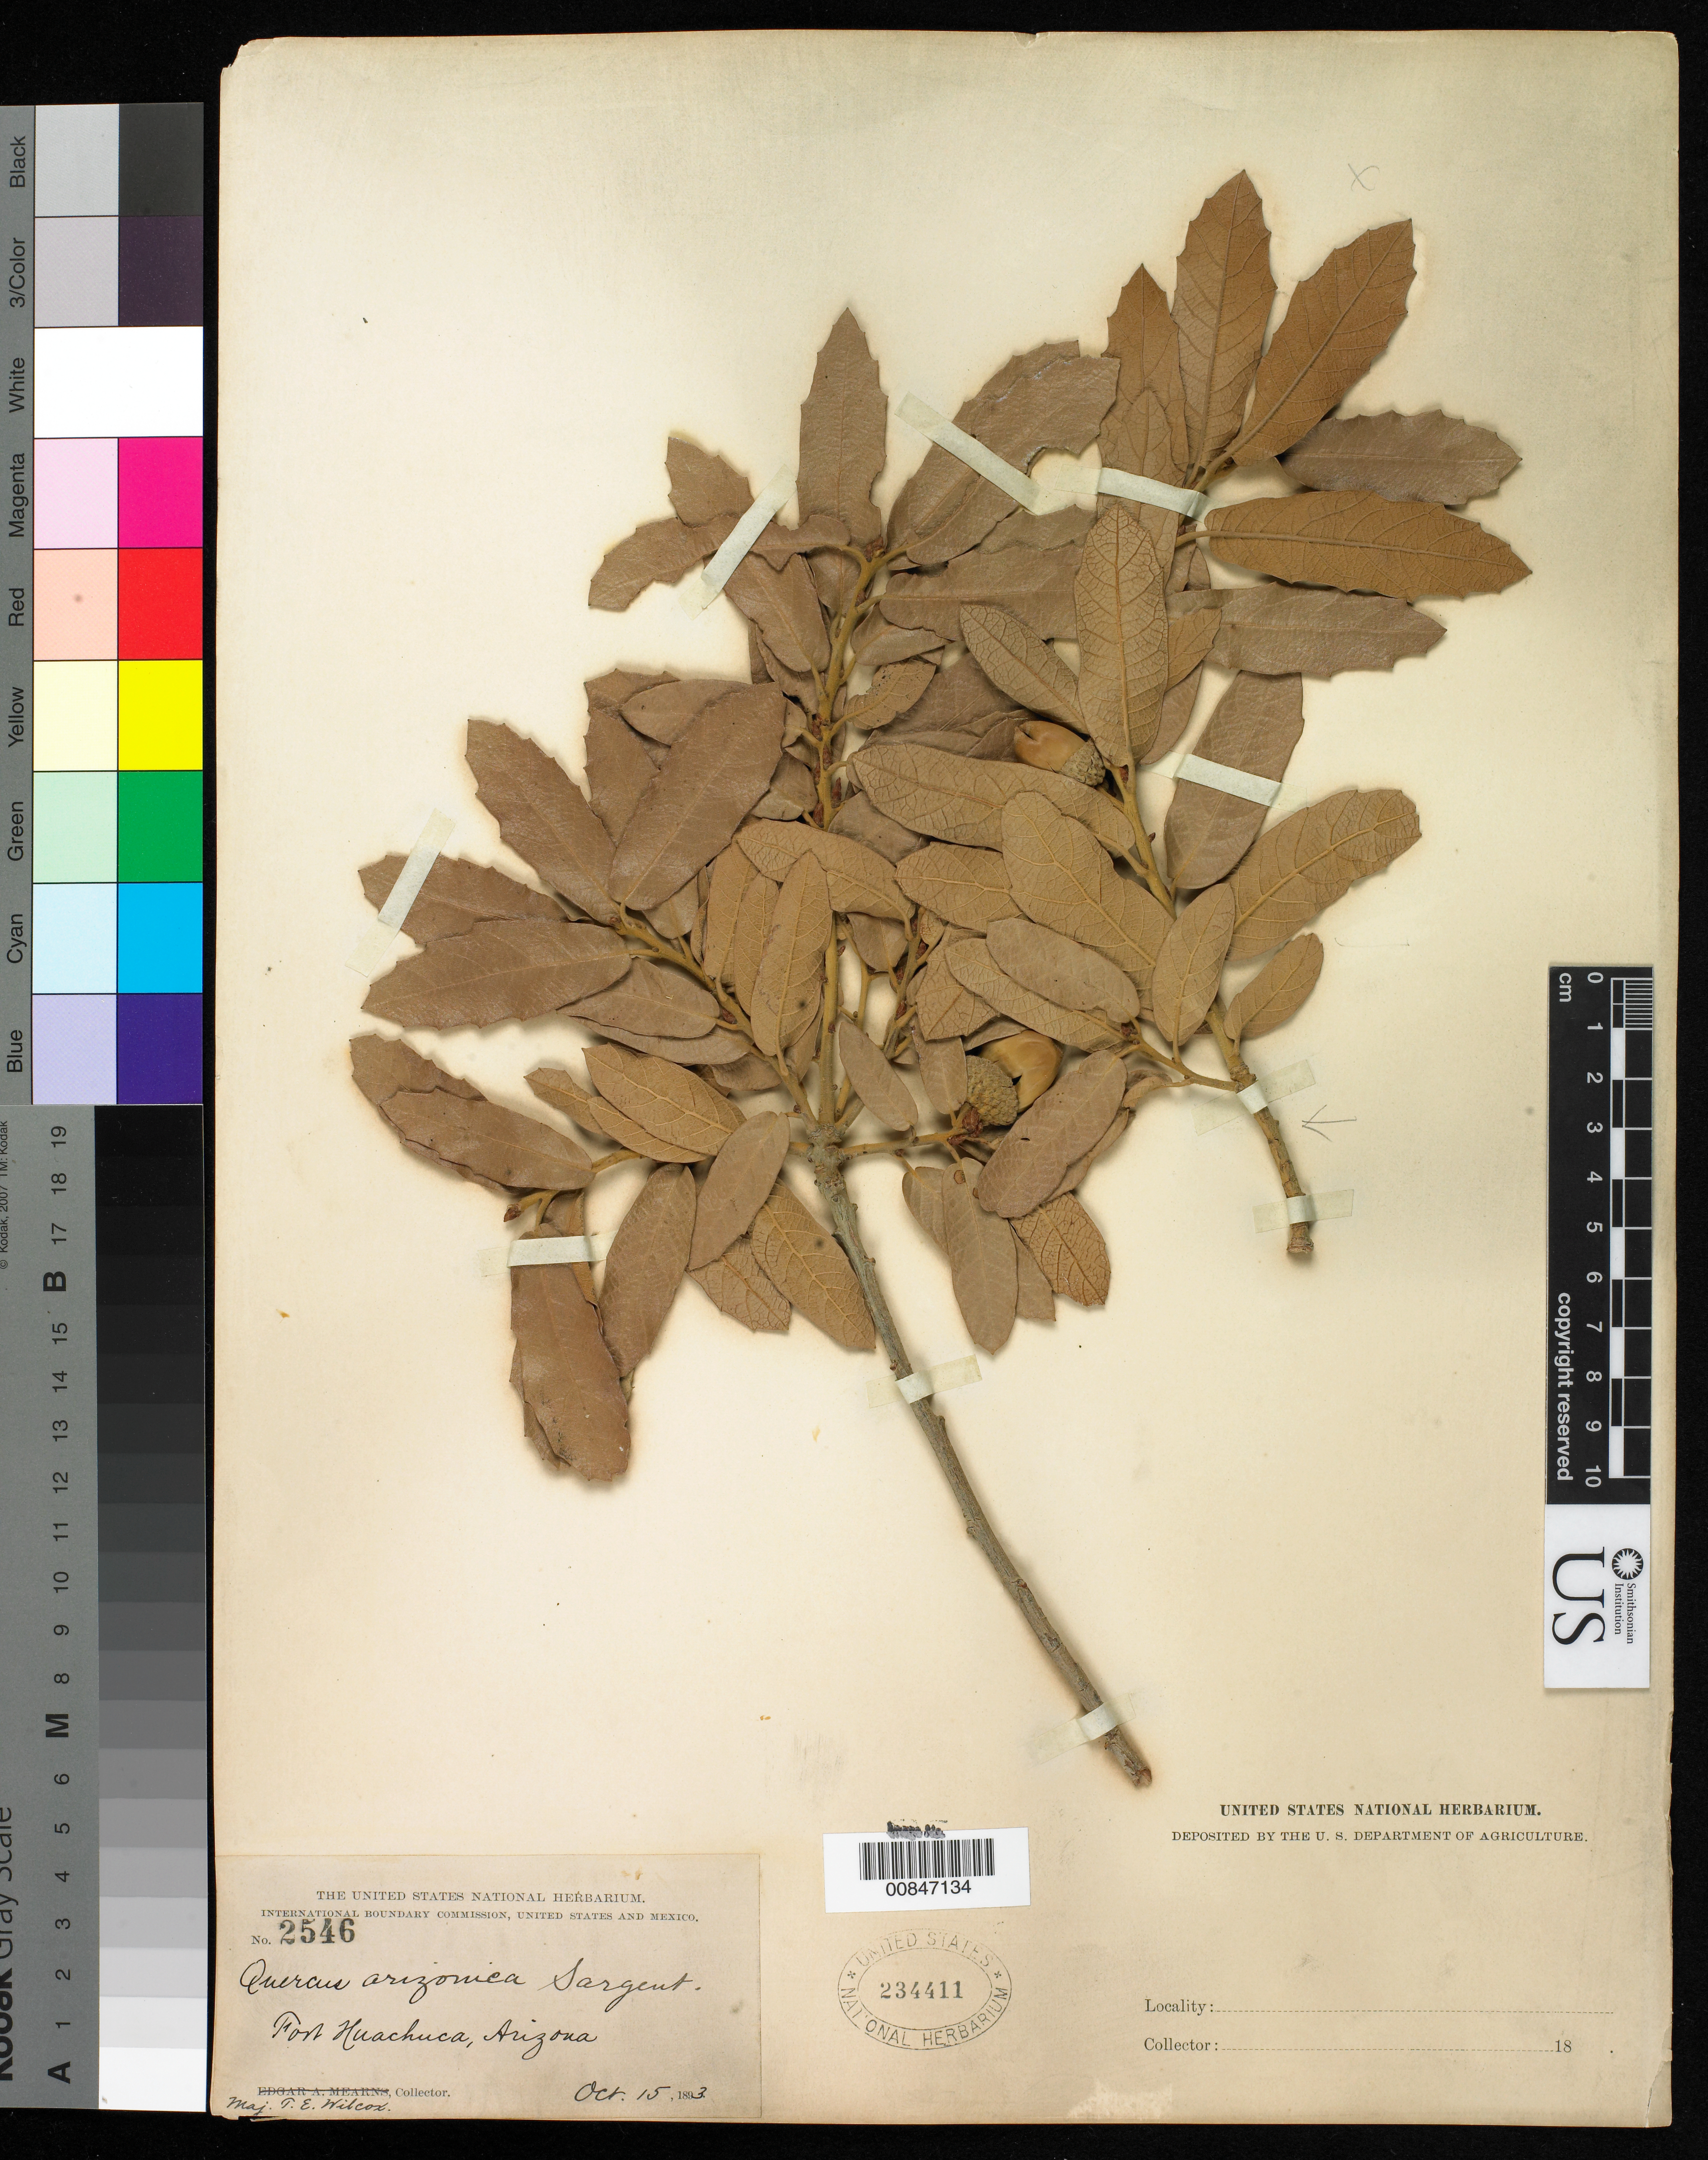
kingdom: Plantae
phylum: Tracheophyta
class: Magnoliopsida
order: Fagales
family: Fagaceae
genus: Quercus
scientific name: Quercus arizonica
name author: Sarg.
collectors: T. E. Wilcox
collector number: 2546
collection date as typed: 15 Oct 1893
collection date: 1893-10-15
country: United States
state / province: Arizona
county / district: Cochise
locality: Fort Huachuca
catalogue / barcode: US 234411